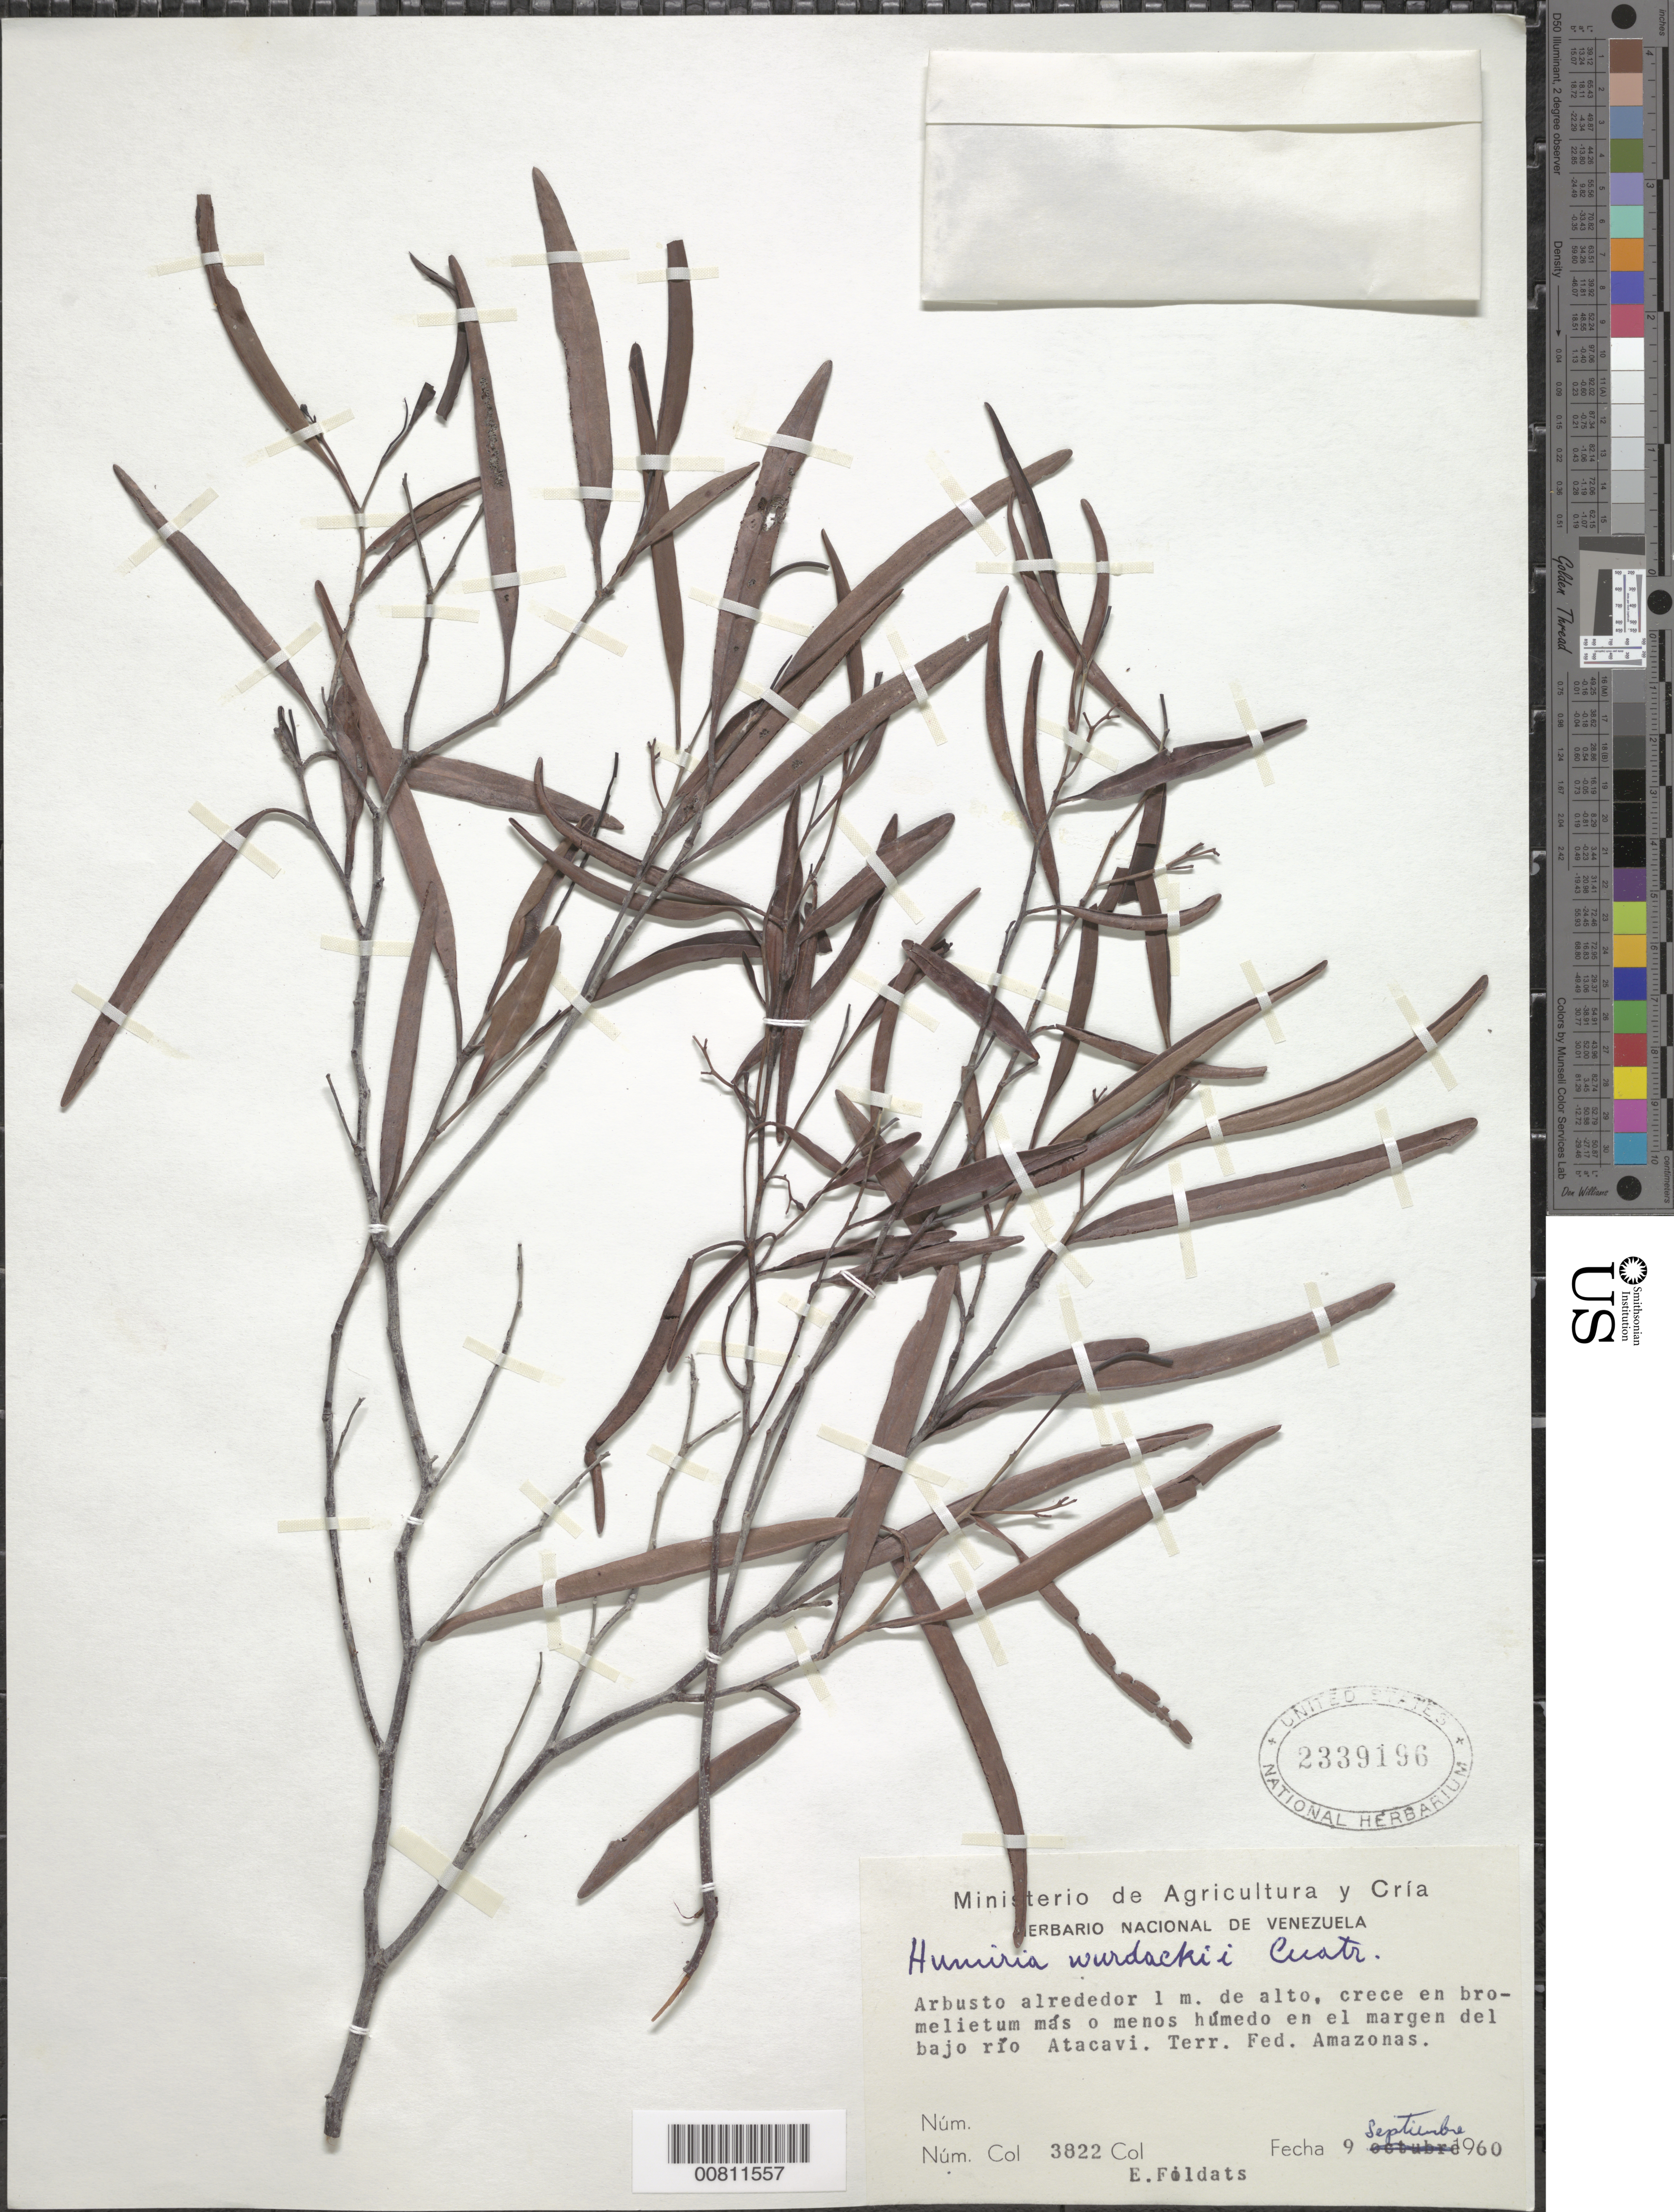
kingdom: Plantae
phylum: Tracheophyta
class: Magnoliopsida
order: Malpighiales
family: Humiriaceae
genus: Humiria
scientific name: Humiria wurdackii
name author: Cuatrec.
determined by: Cuatrecasas, J.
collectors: E. Foldats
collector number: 3822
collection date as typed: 9-Sep-60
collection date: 1960-09-09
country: Venezuela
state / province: Amazonas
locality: Santa Cruz, Río Atabapo, cerca de la decembocadura del Río Atacavi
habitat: Bromelietum más o menos húmedo en el margen del bajo río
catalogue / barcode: US 2339196